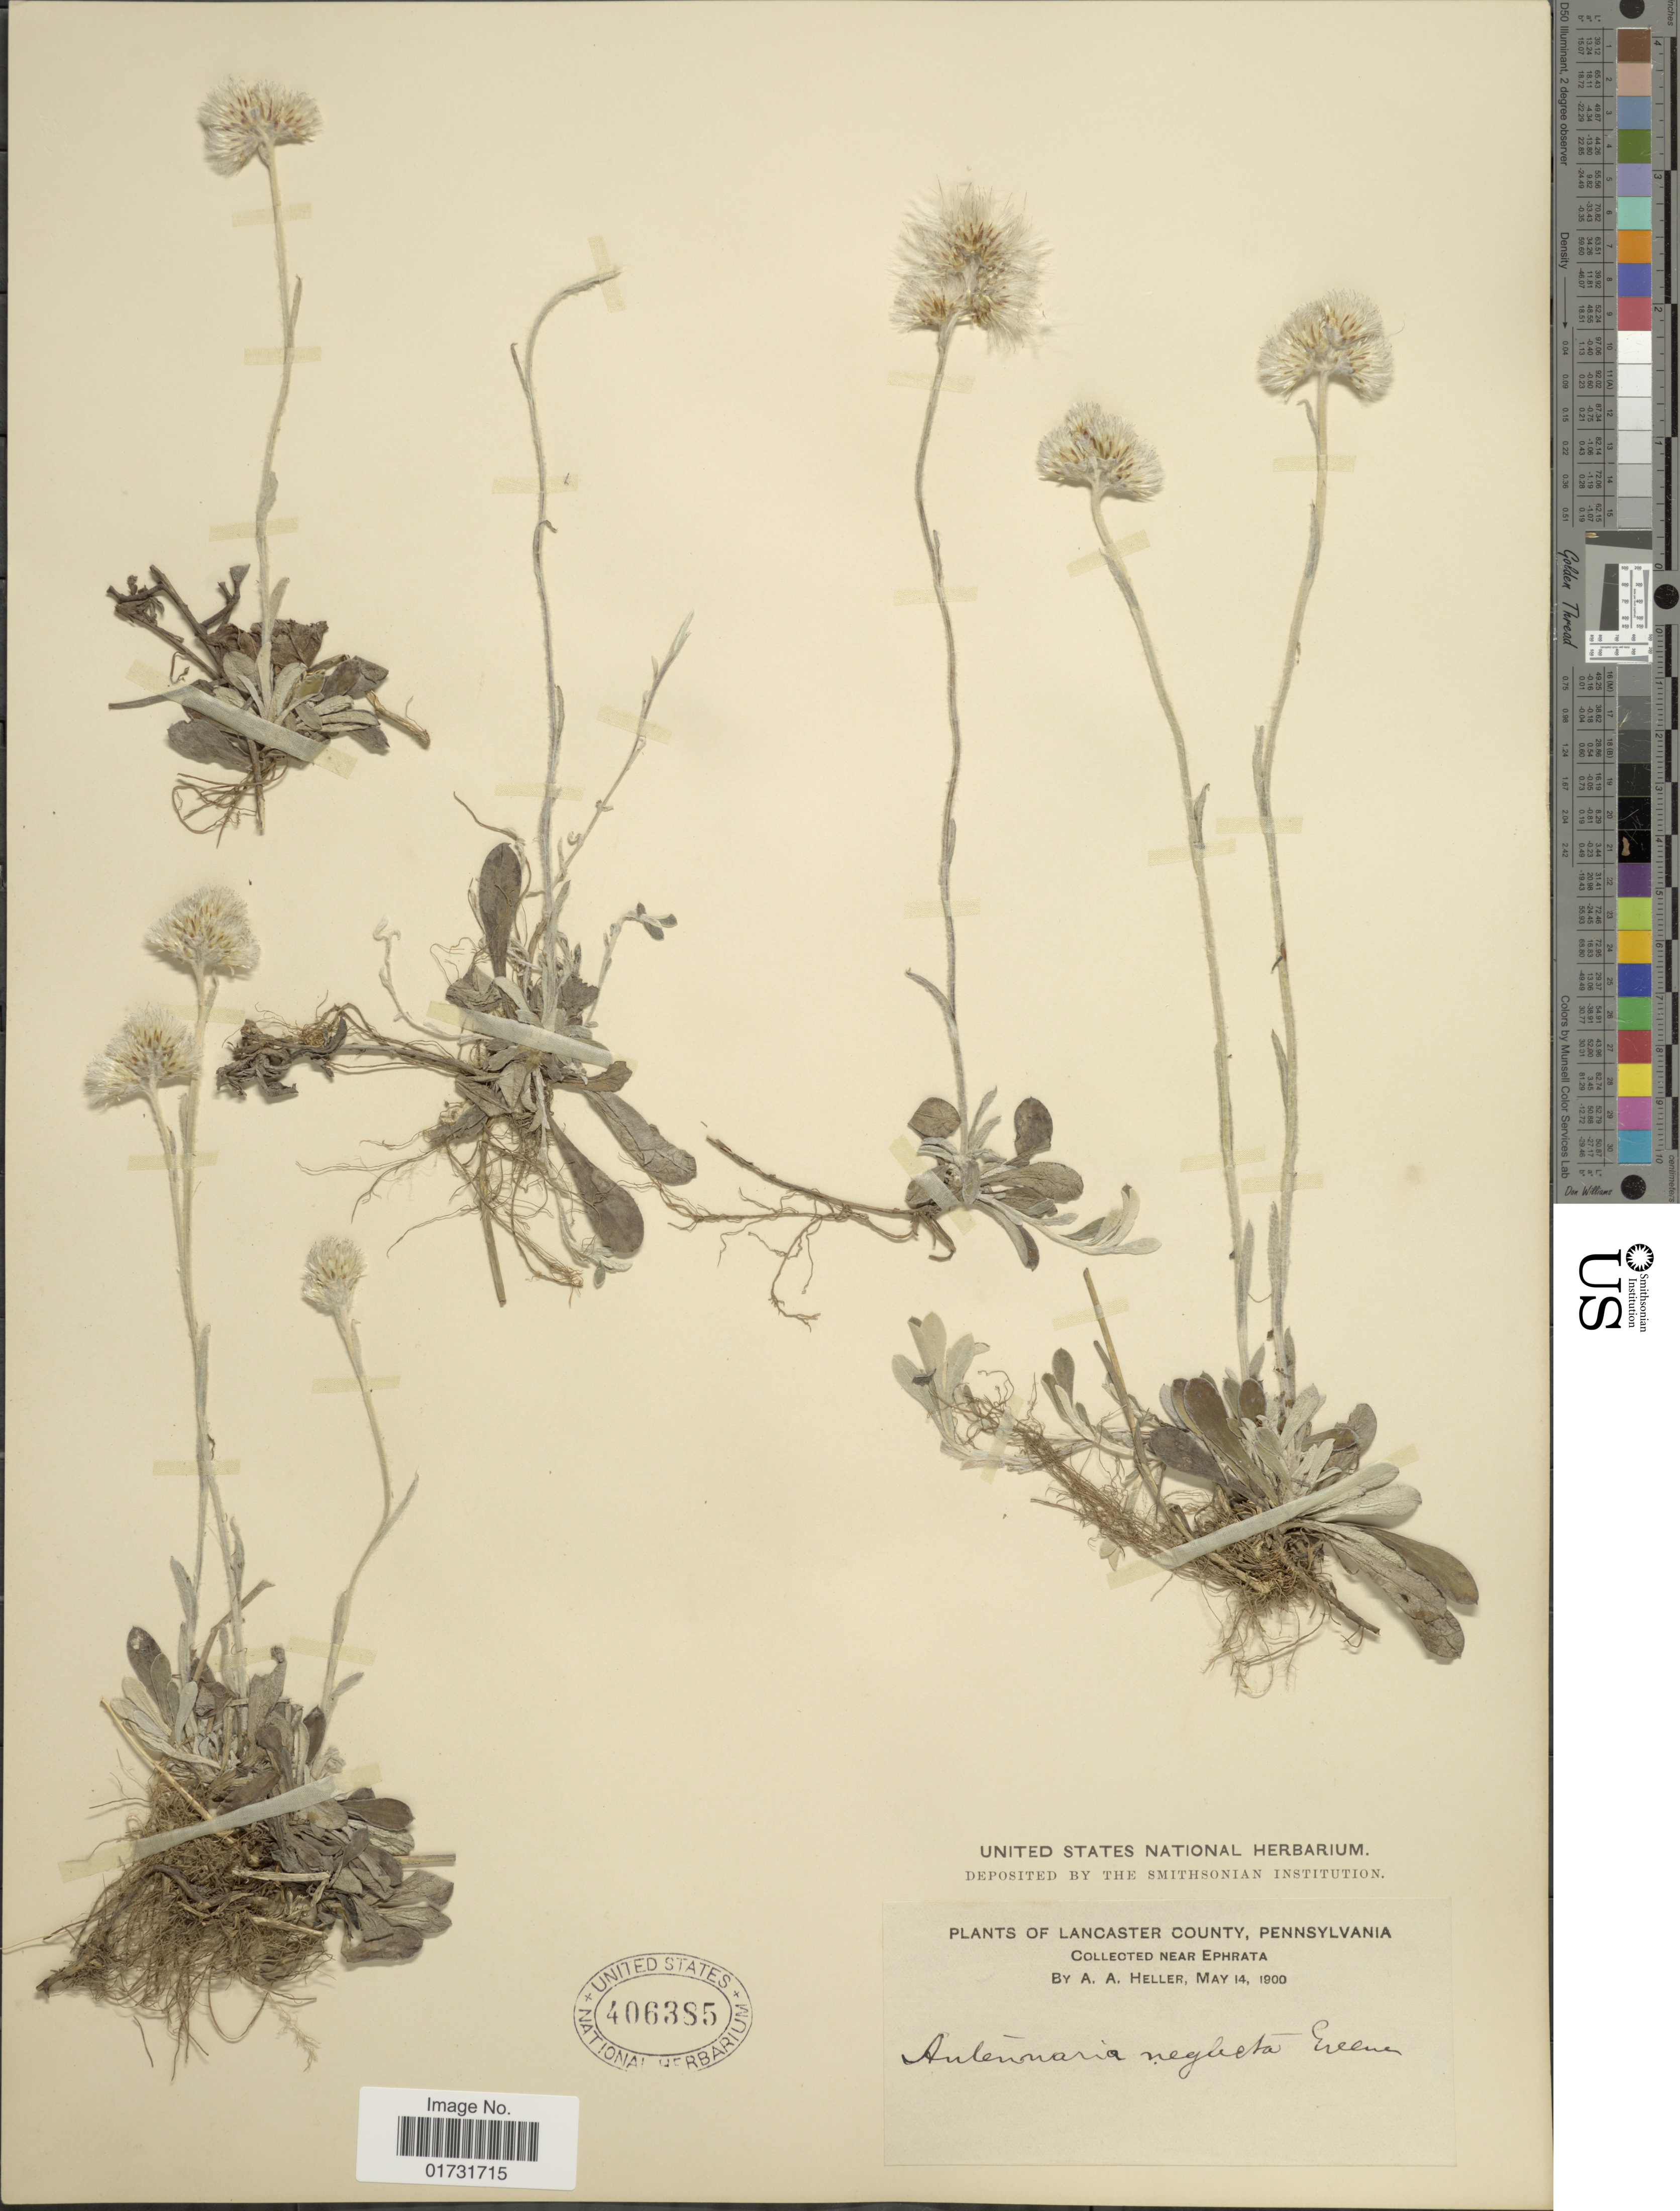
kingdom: Plantae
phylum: Tracheophyta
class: Magnoliopsida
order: Asterales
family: Asteraceae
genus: Antennaria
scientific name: Antennaria neglecta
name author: Greene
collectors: A. A. Heller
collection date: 1900-05-14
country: United States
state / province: Pennsylvania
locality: Lancaster County. Near Ephrata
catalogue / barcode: US 406385